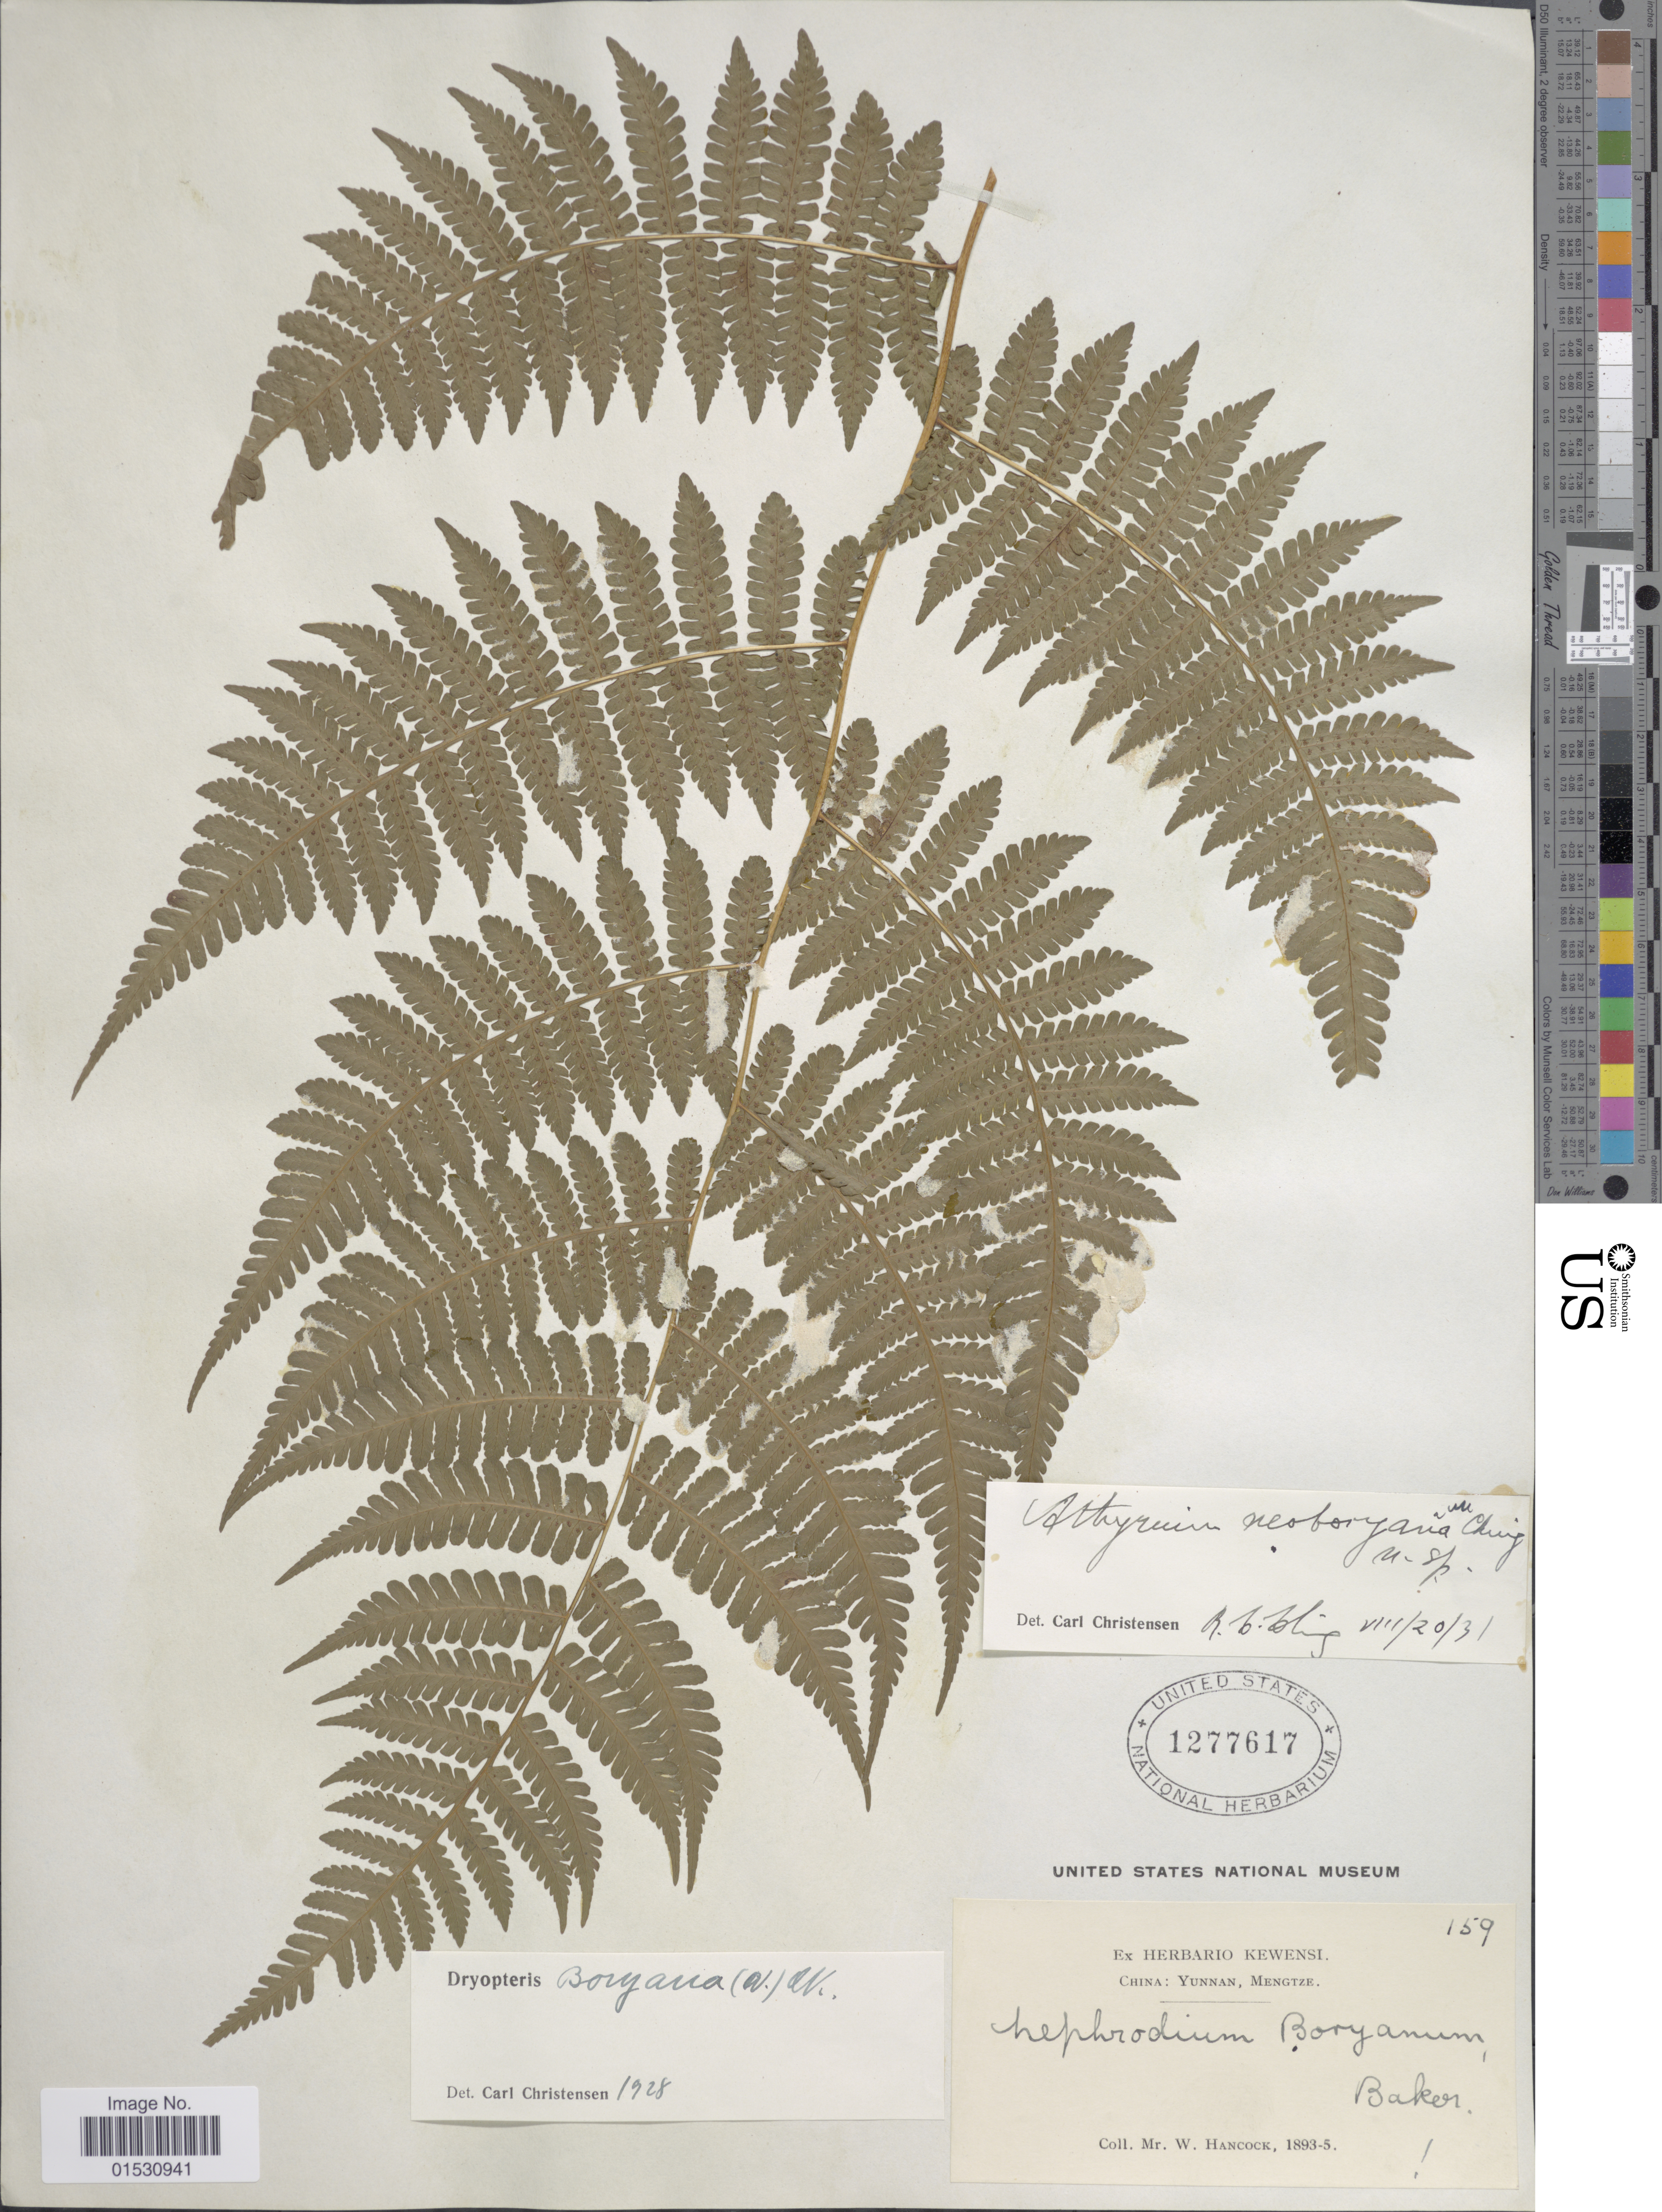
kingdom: Plantae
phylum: Tracheophyta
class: Polypodiopsida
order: Polypodiales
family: Athyriaceae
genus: Athyrium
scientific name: Athyrium neoboryanum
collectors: W. Hancock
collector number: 159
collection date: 1893/1895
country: China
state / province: Yunnan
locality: Mengtze.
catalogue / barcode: US 1277617